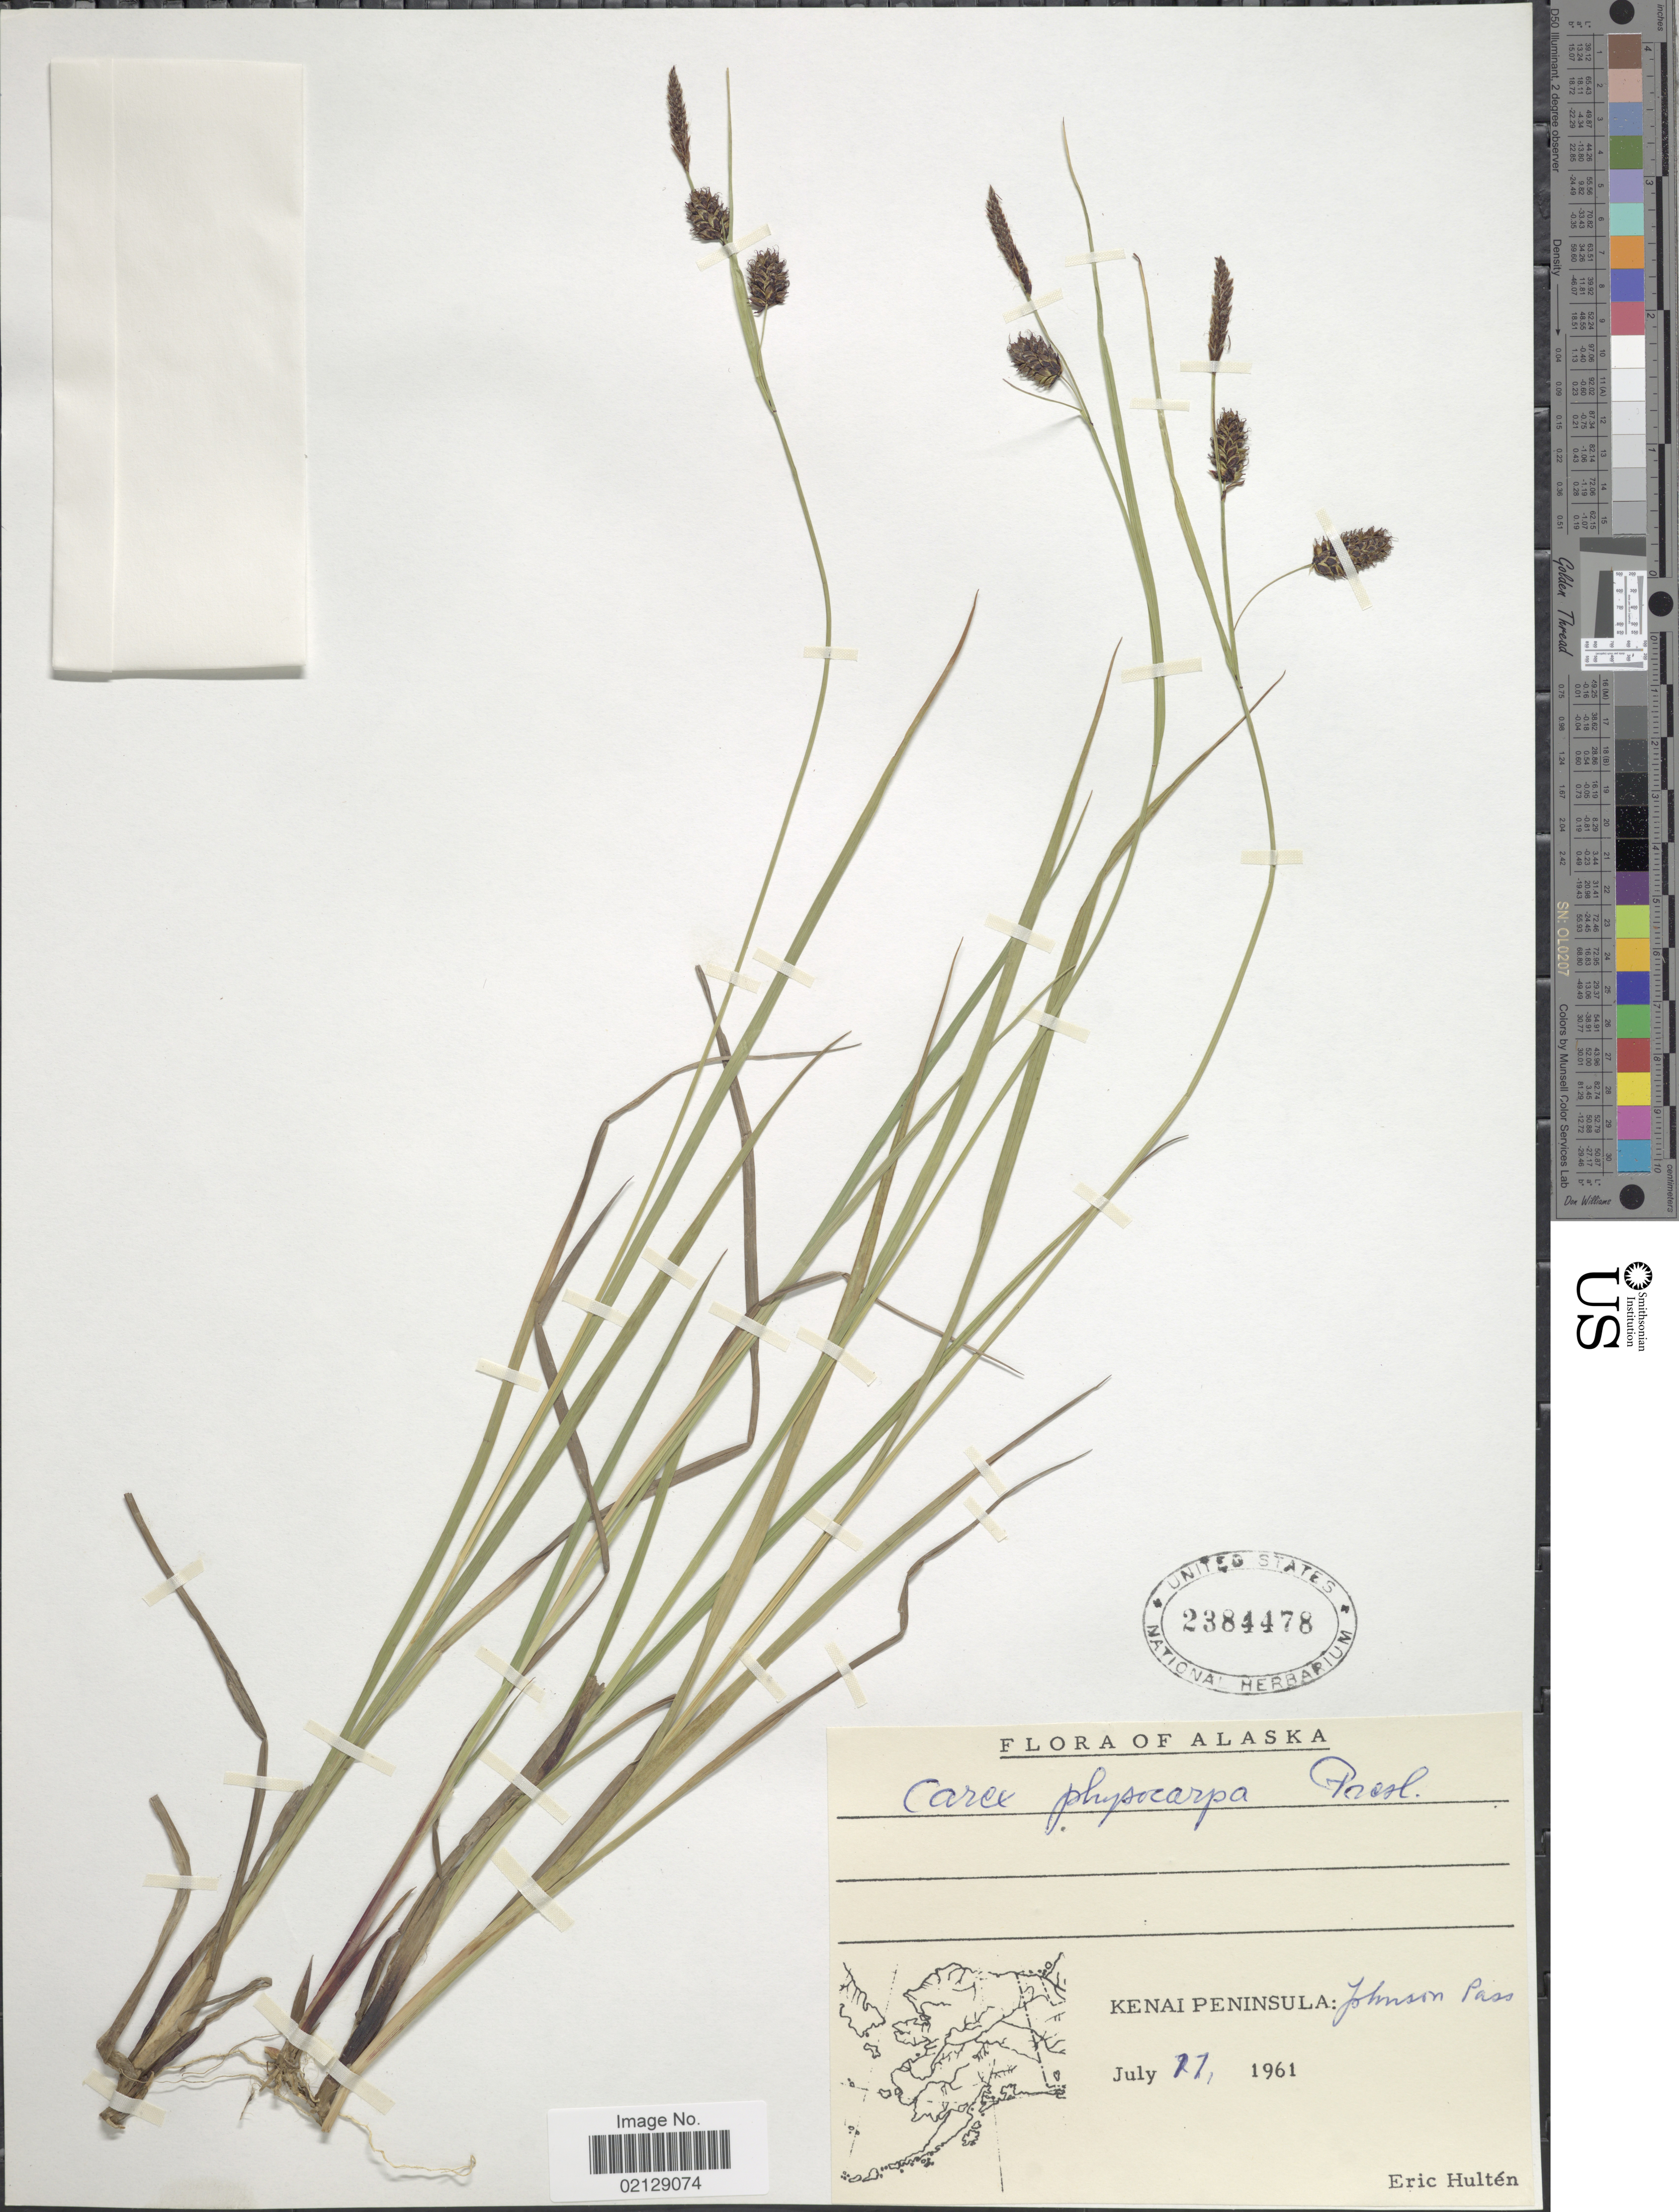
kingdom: Plantae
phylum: Tracheophyta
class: Liliopsida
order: Poales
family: Cyperaceae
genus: Carex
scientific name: Carex saxatilis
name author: L.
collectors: E. G. Hultén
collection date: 1961-07-11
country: United States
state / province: Alaska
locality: Kenai Peninsula: Johnson Pass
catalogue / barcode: US 2384478